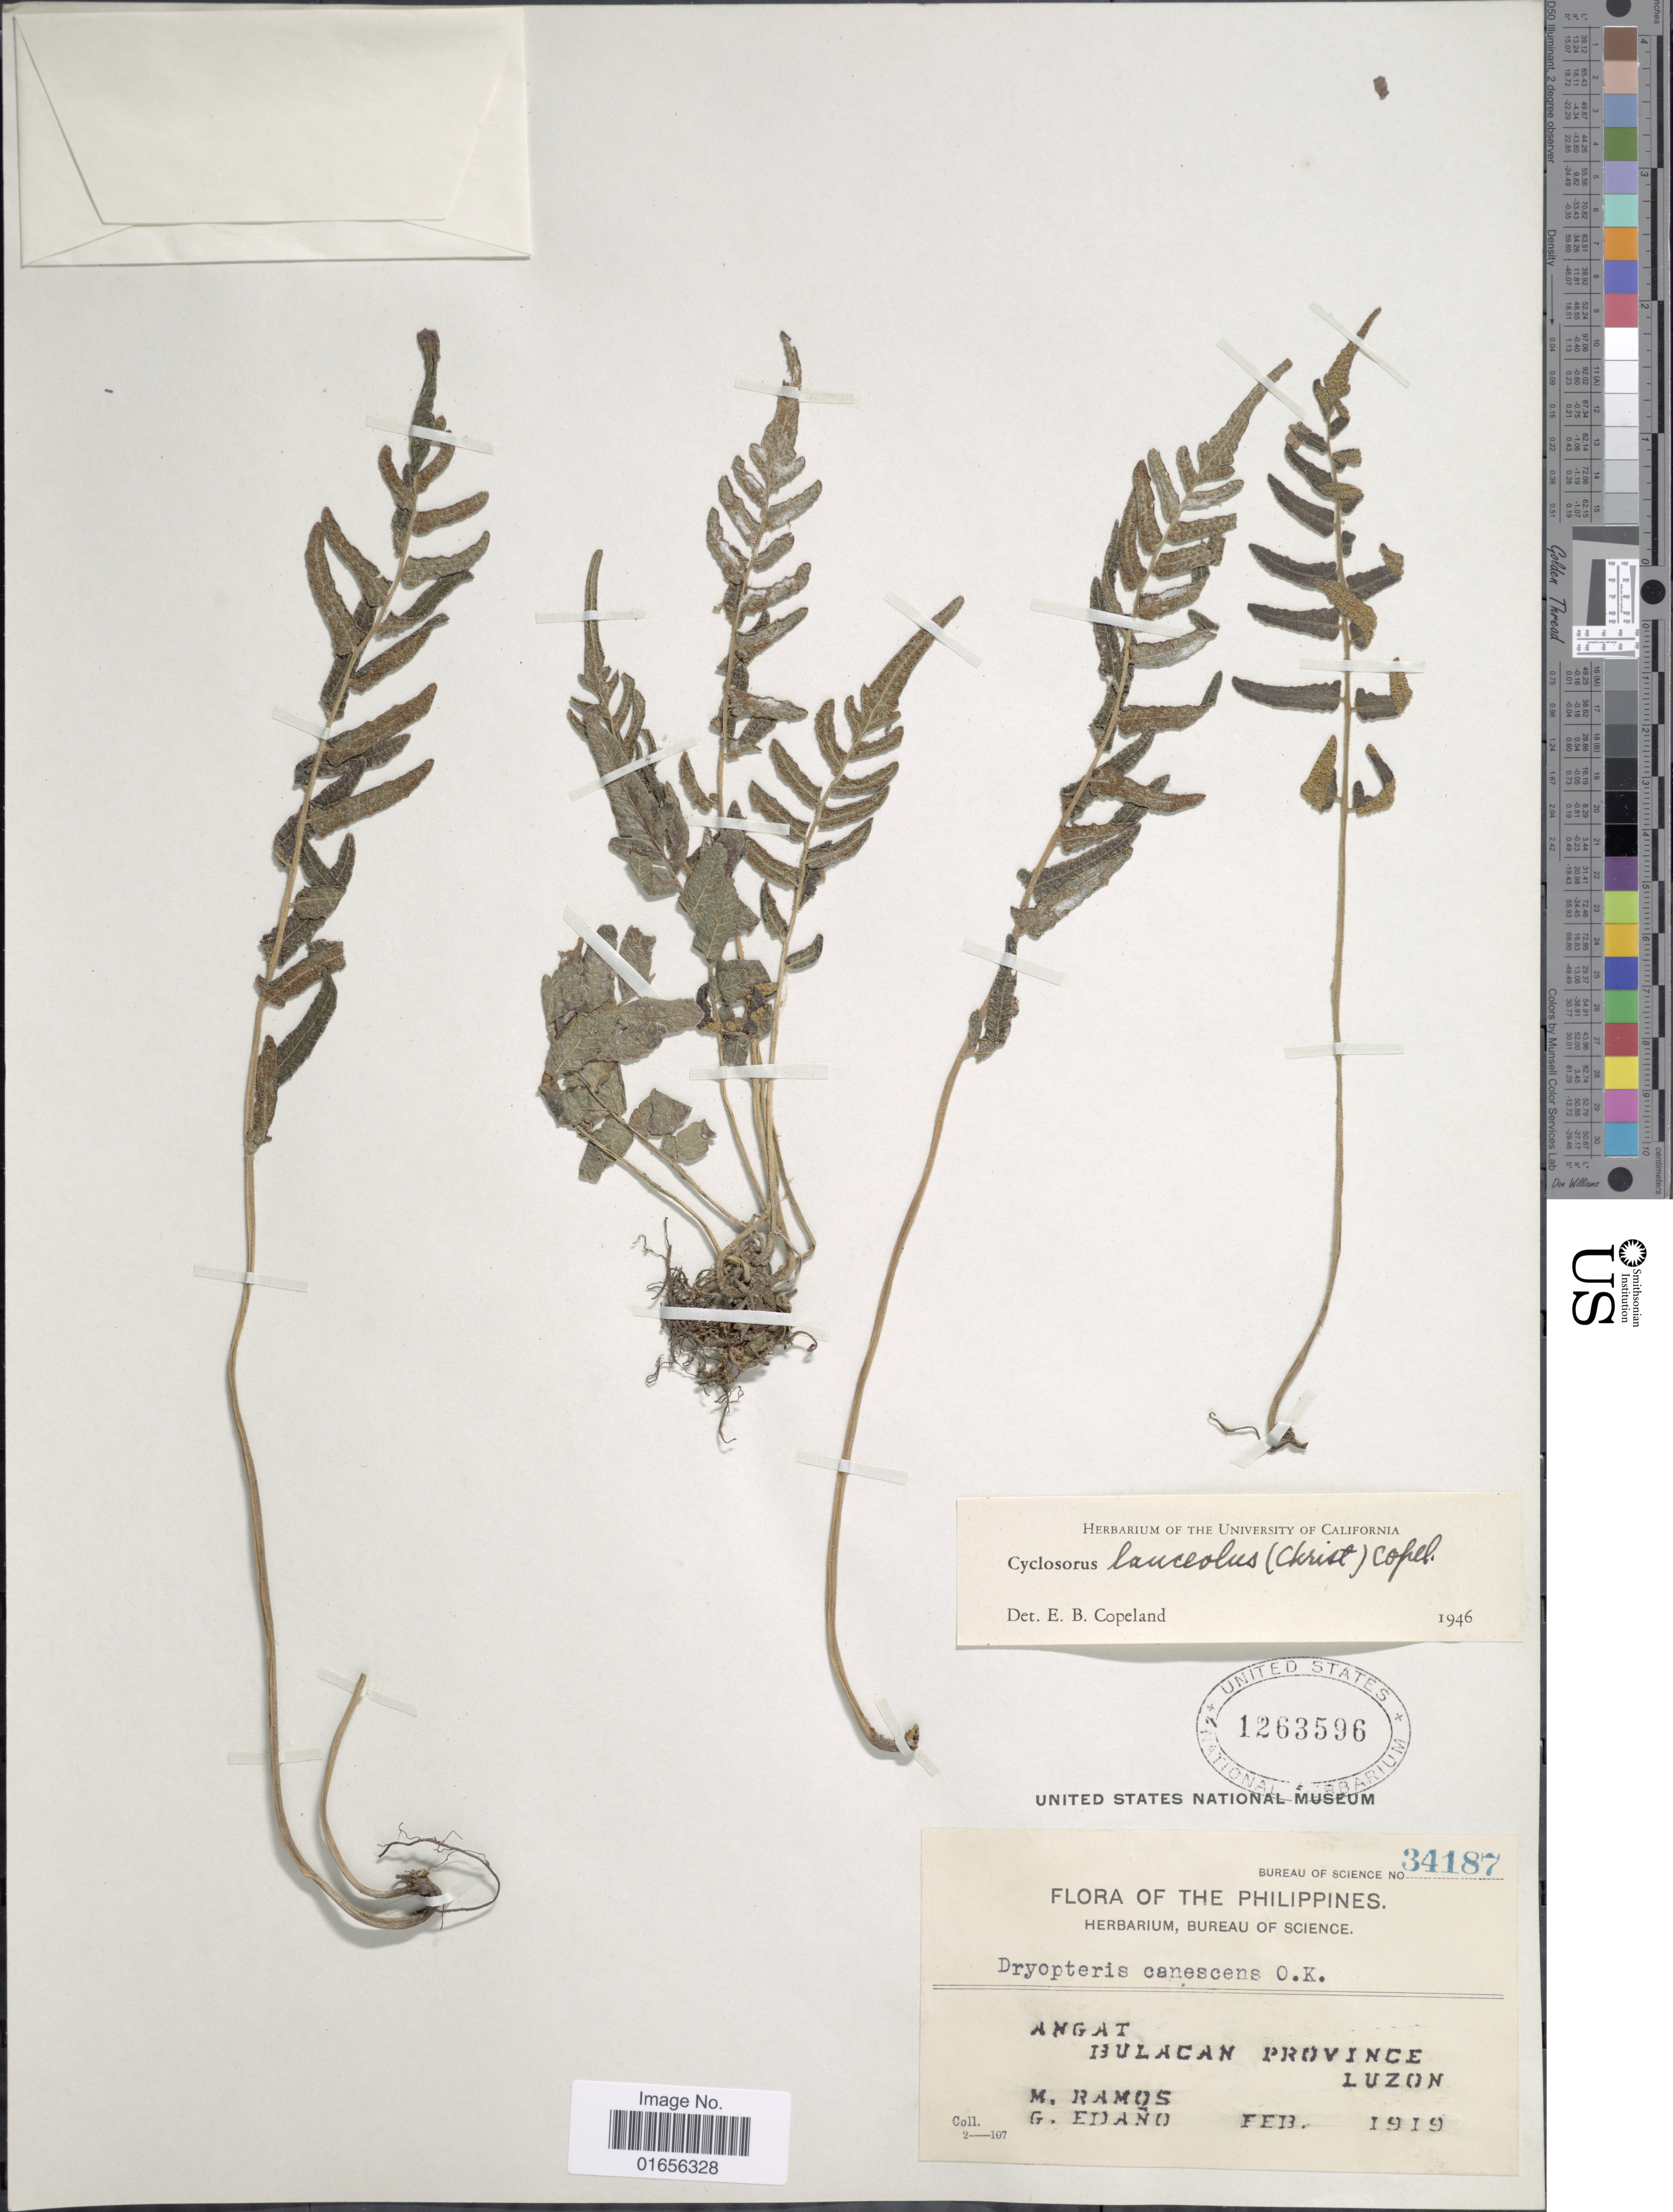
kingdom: Plantae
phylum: Tracheophyta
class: Polypodiopsida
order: Polypodiales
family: Thelypteridaceae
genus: Pronephrium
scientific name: Pronephrium rhombeum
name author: (Christ) Holttum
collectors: M. Ramos & G. Edaño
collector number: Bureau of Science 34187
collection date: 1919-02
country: Philippines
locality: The Philippines, Angat, Bulacan Province, Luzon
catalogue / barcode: US 1263596